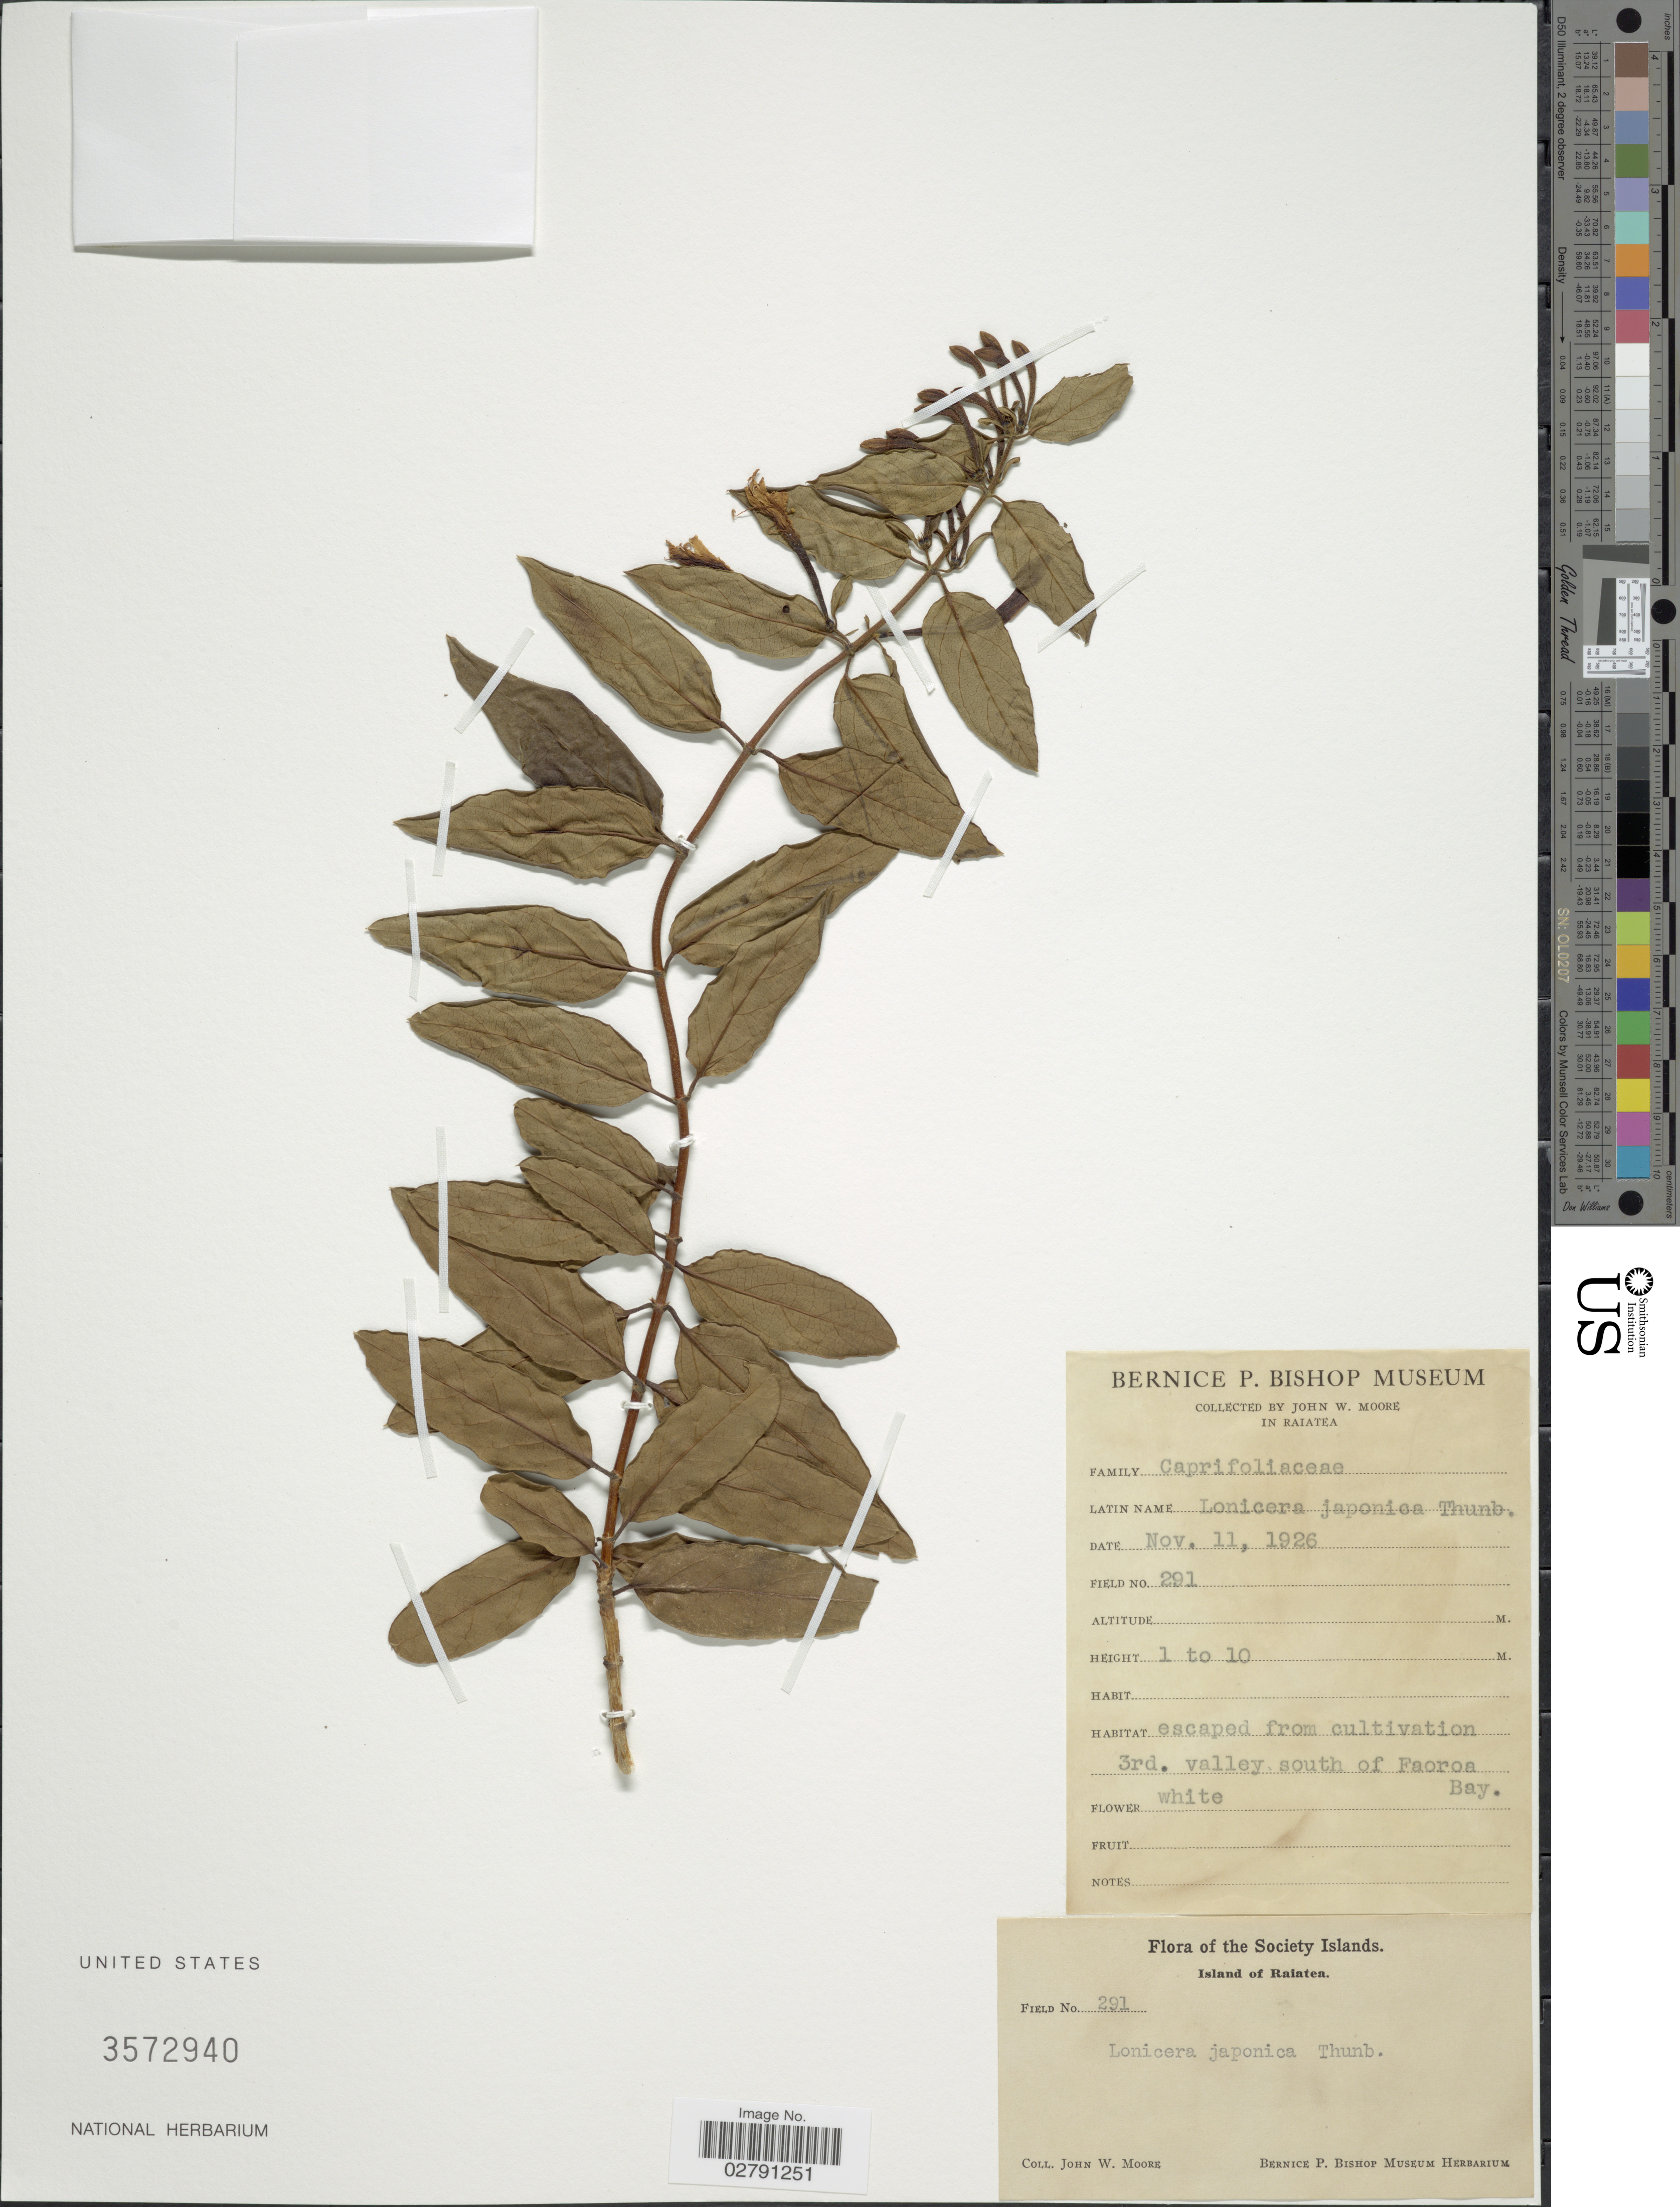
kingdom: Plantae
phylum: Tracheophyta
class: Magnoliopsida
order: Dipsacales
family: Caprifoliaceae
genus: Lonicera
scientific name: Lonicera japonica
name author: Thunb.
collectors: J. Moore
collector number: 291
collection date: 1926-11-11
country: French Polynesia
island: Raiatea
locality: Island of Raiatea. valley south of Faoroa Bay.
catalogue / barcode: US 3572940